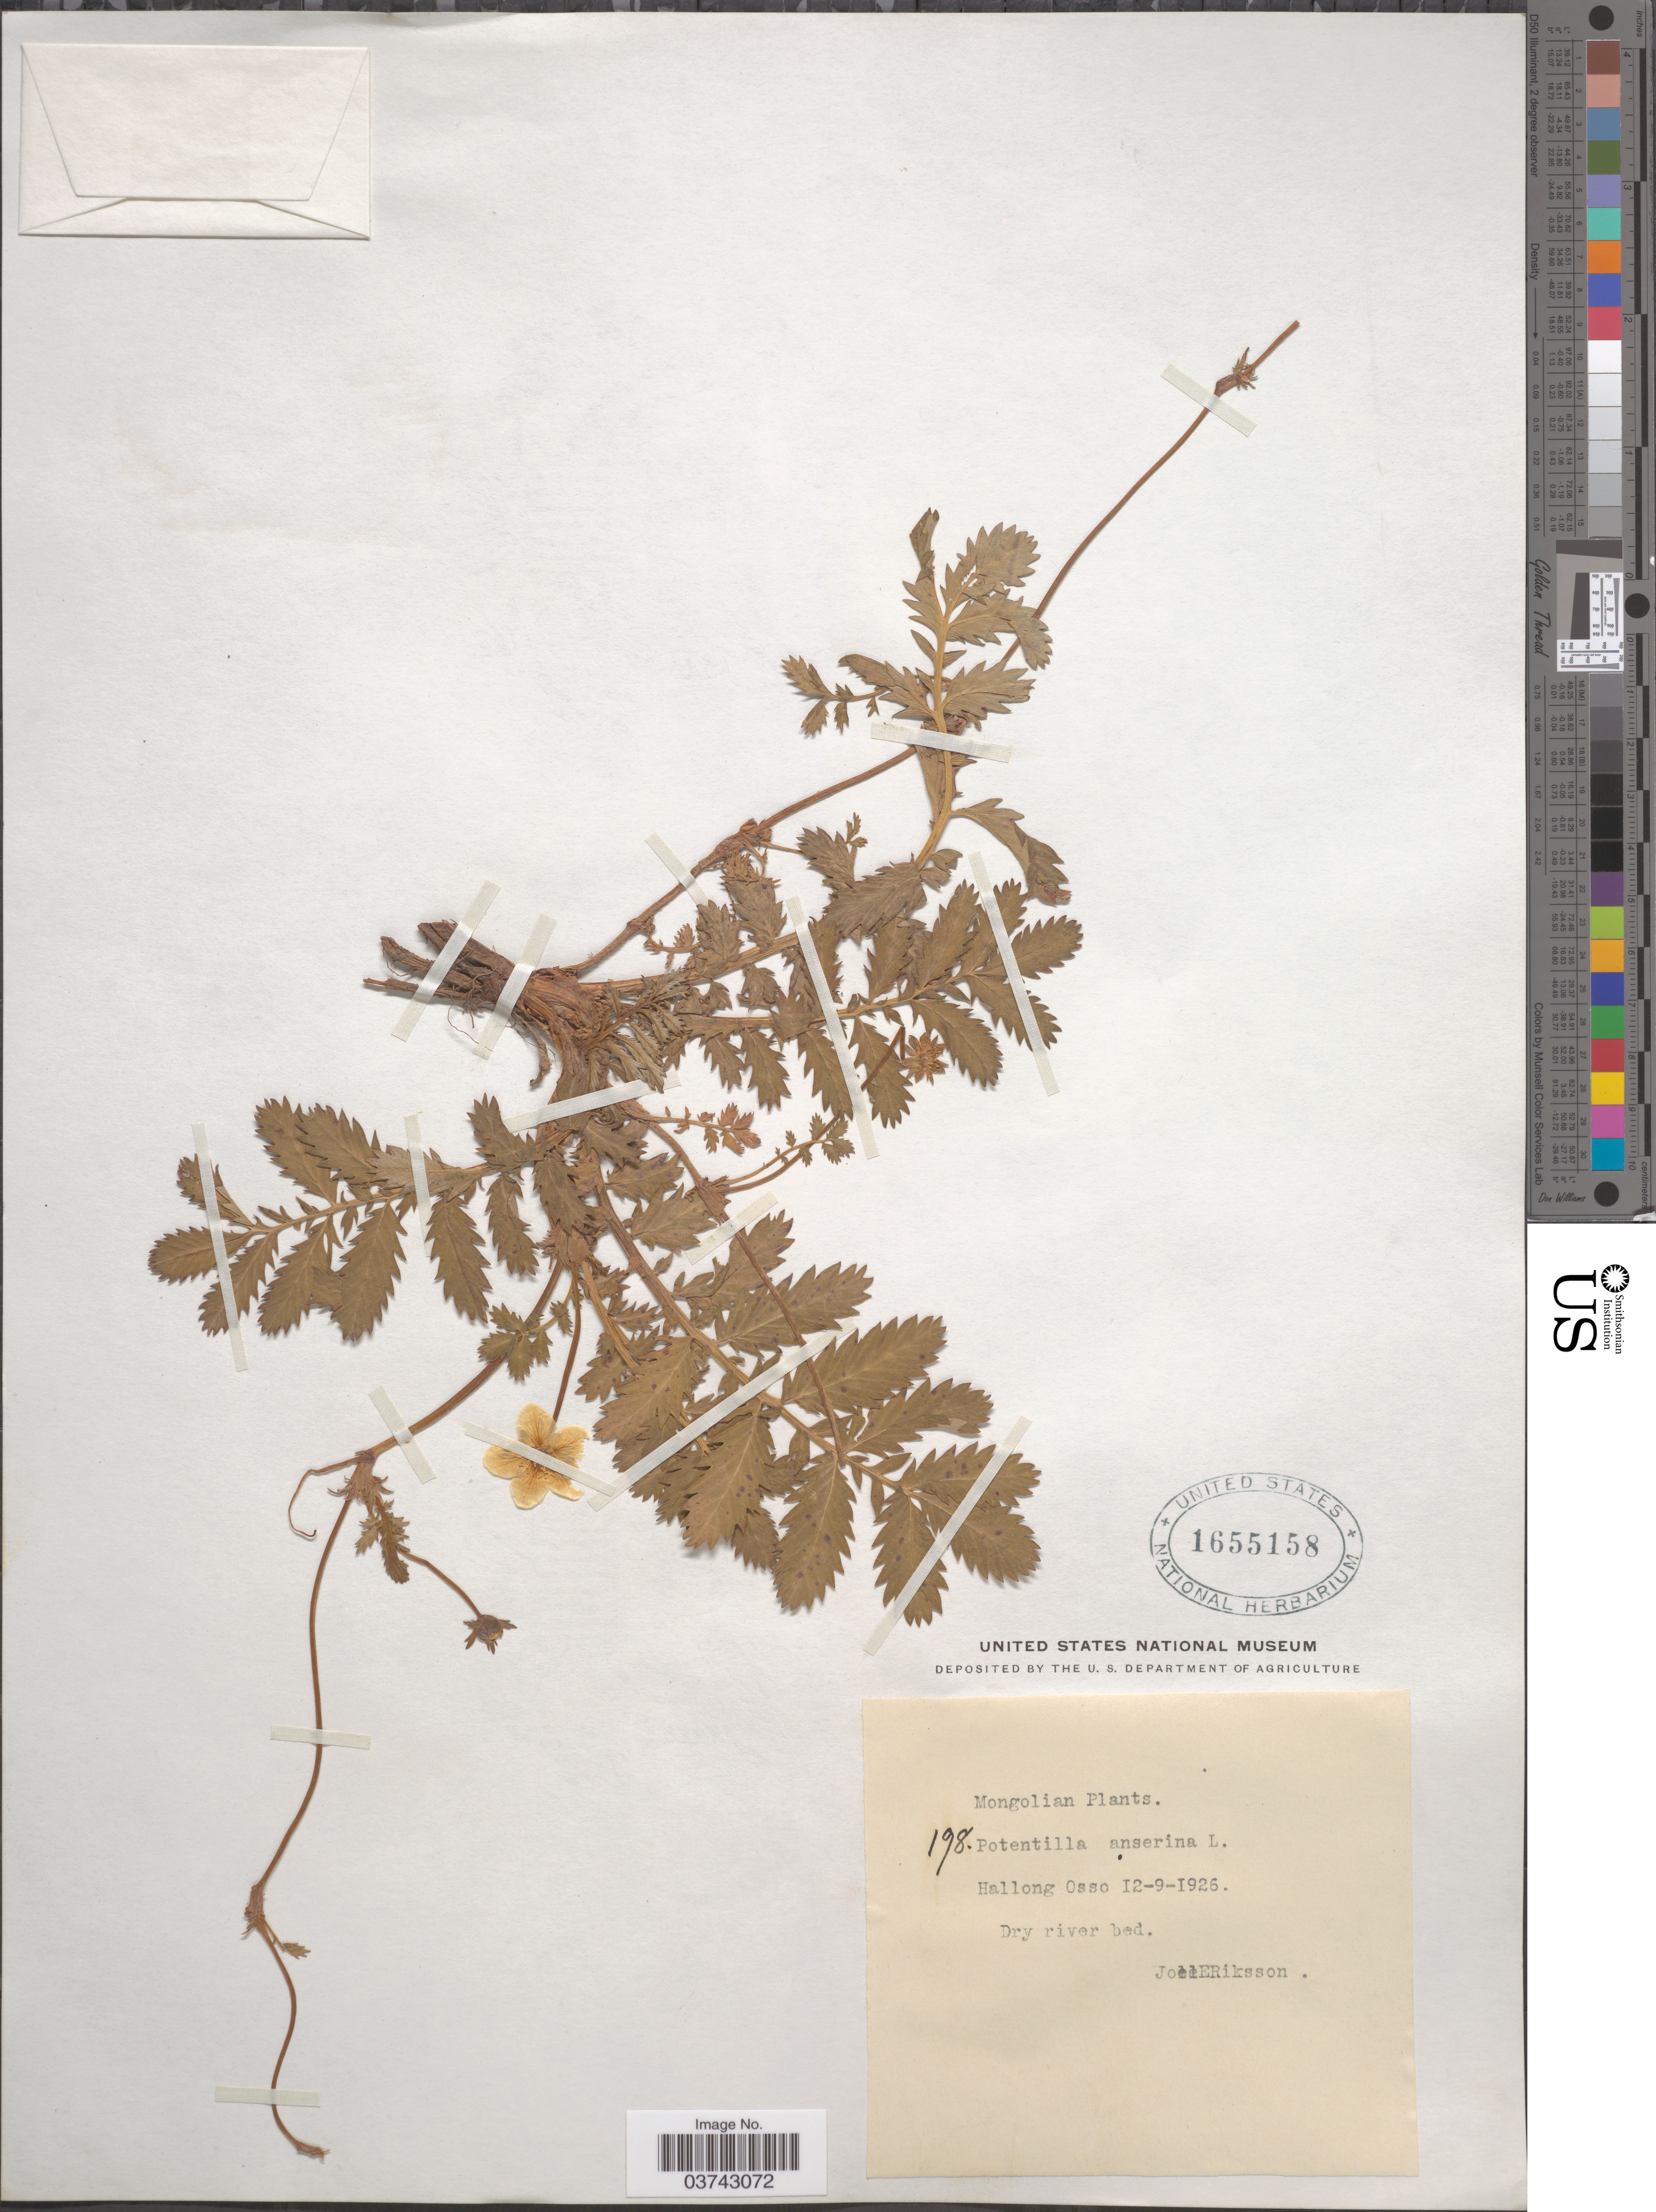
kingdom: Plantae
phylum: Tracheophyta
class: Magnoliopsida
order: Rosales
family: Rosaceae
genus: Argentina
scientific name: Argentina anserina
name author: (L.) Rydb.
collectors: J. Eriksson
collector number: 198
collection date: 1926-09-12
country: Mongolia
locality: Hallong Osso.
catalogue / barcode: US 1655158